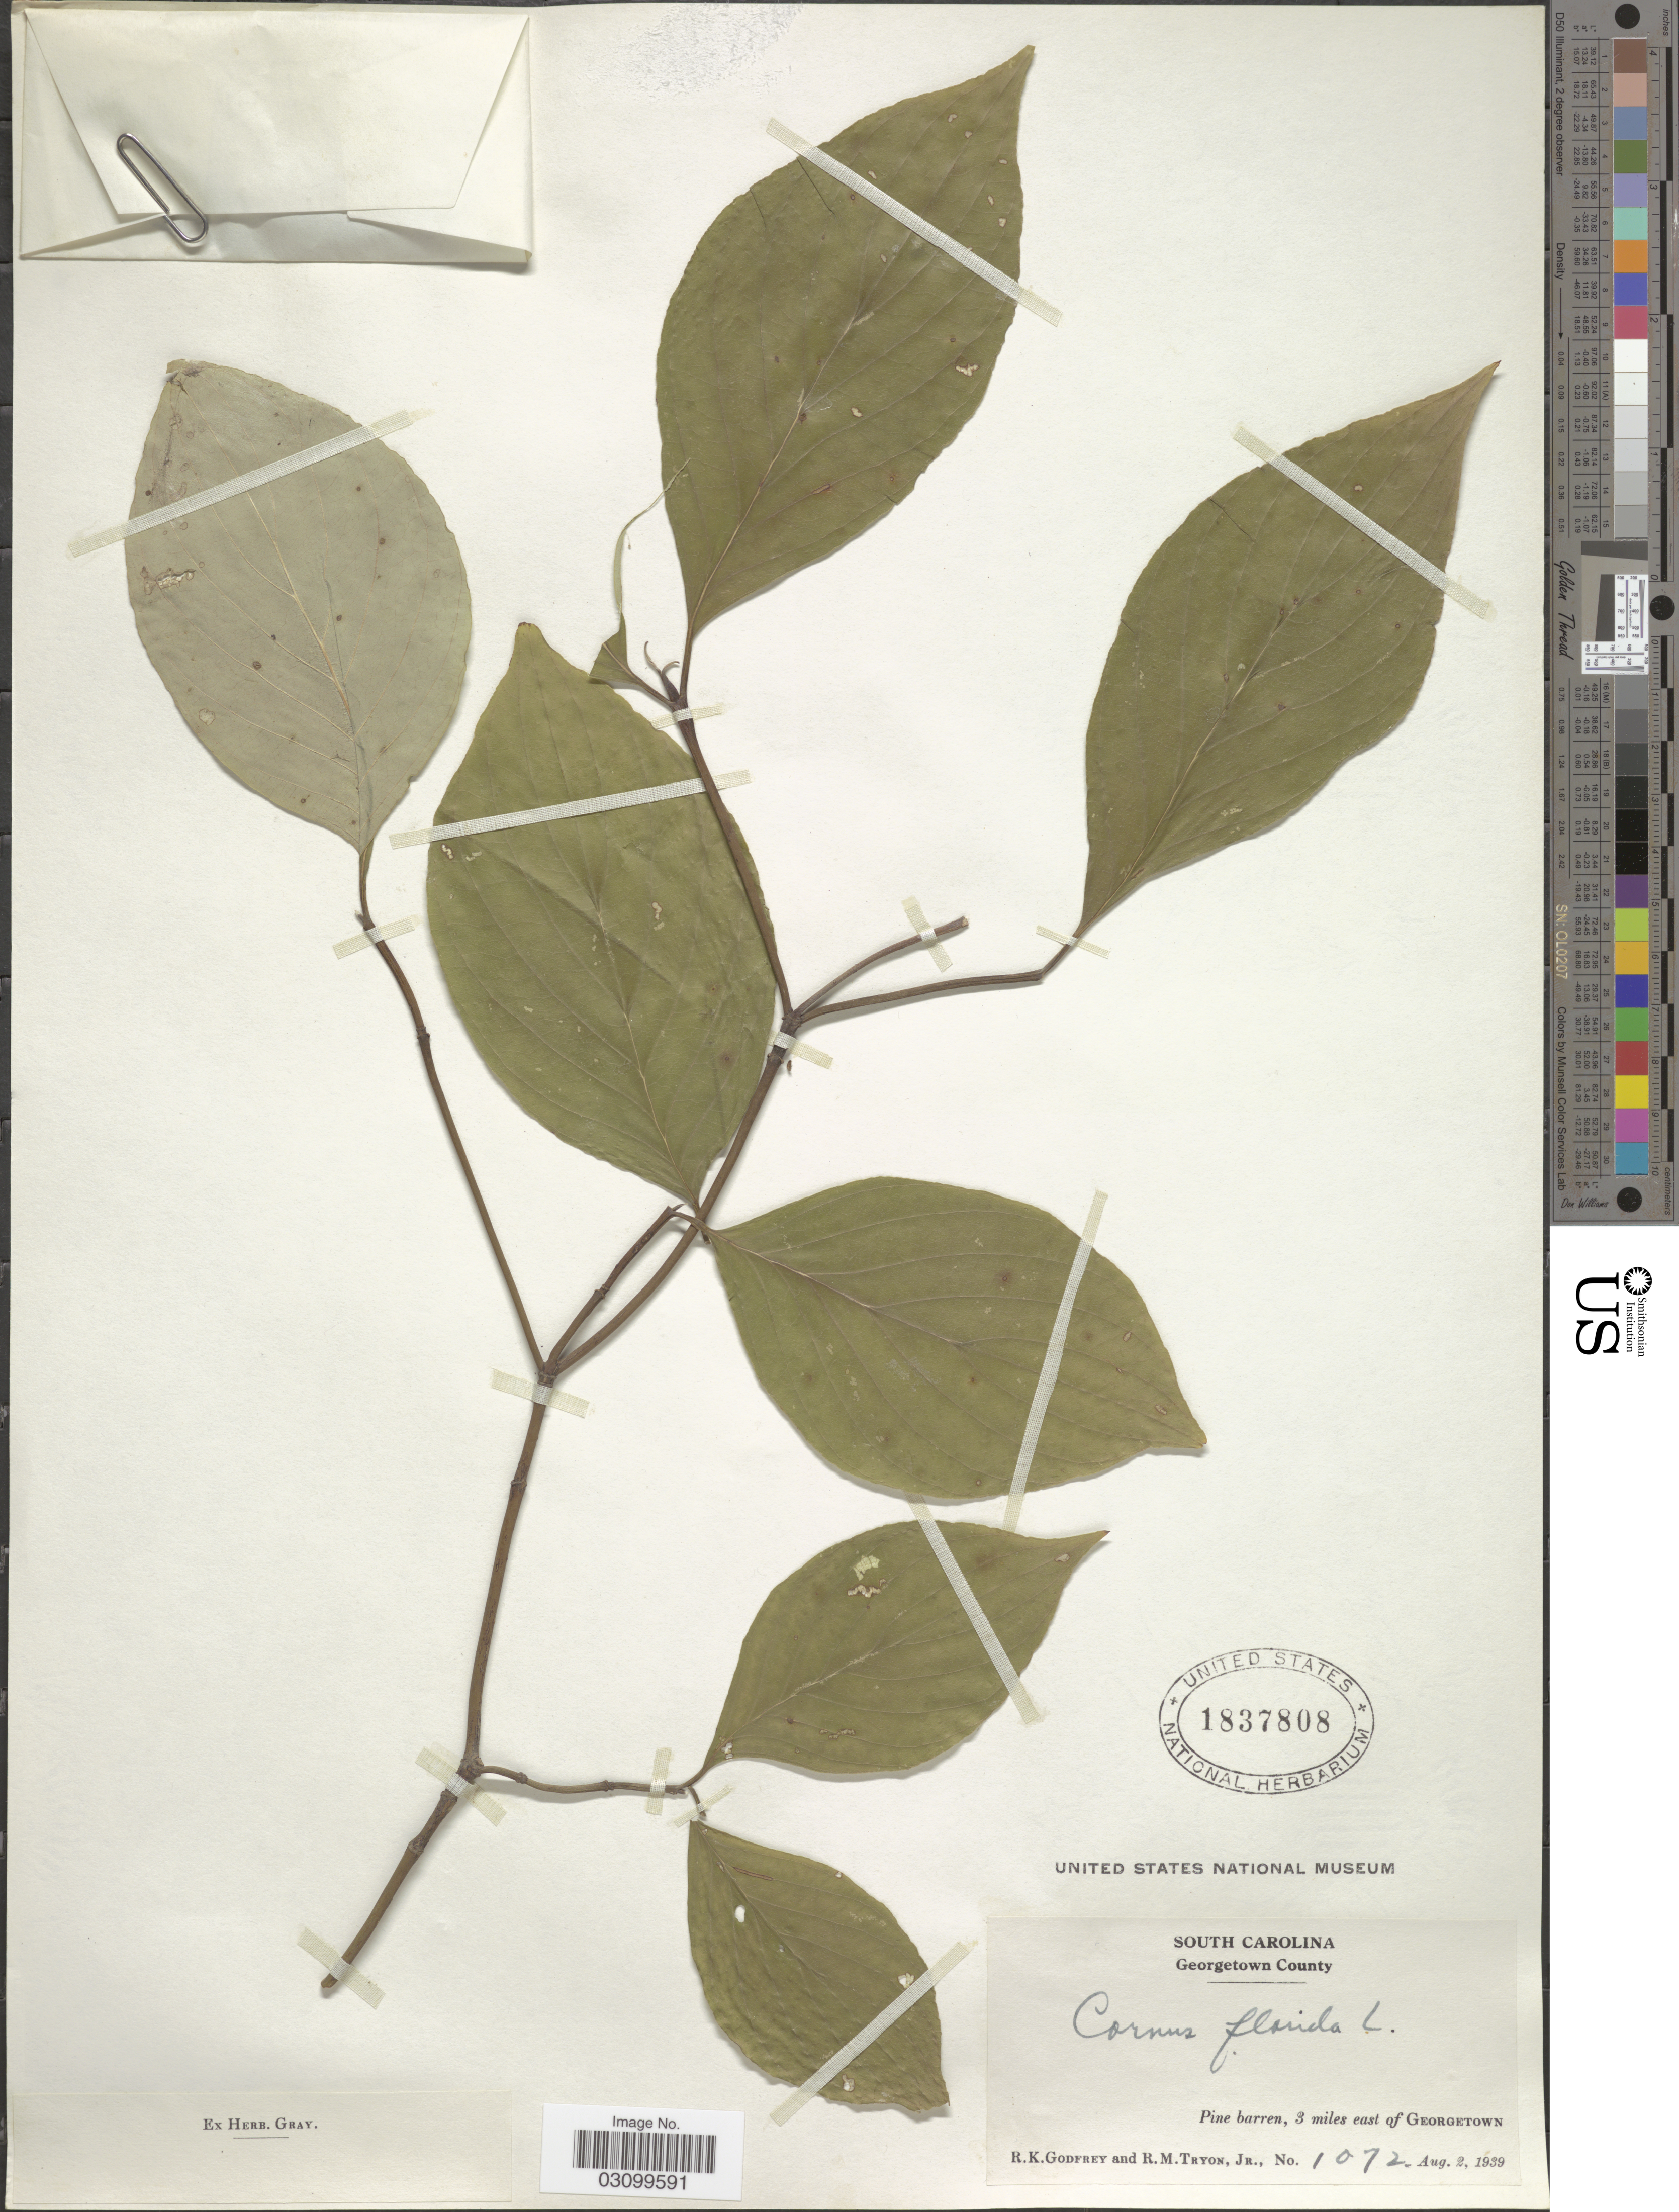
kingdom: Plantae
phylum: Tracheophyta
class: Magnoliopsida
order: Cornales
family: Cornaceae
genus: Cornus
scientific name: Cornus florida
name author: L.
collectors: R. K. Godfrey & R. Tryon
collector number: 1072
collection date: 1939-08-02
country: United States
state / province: South Carolina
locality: Georgetown County. Pine barren, 3 miles east of Georgetown.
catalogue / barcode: US 1837808